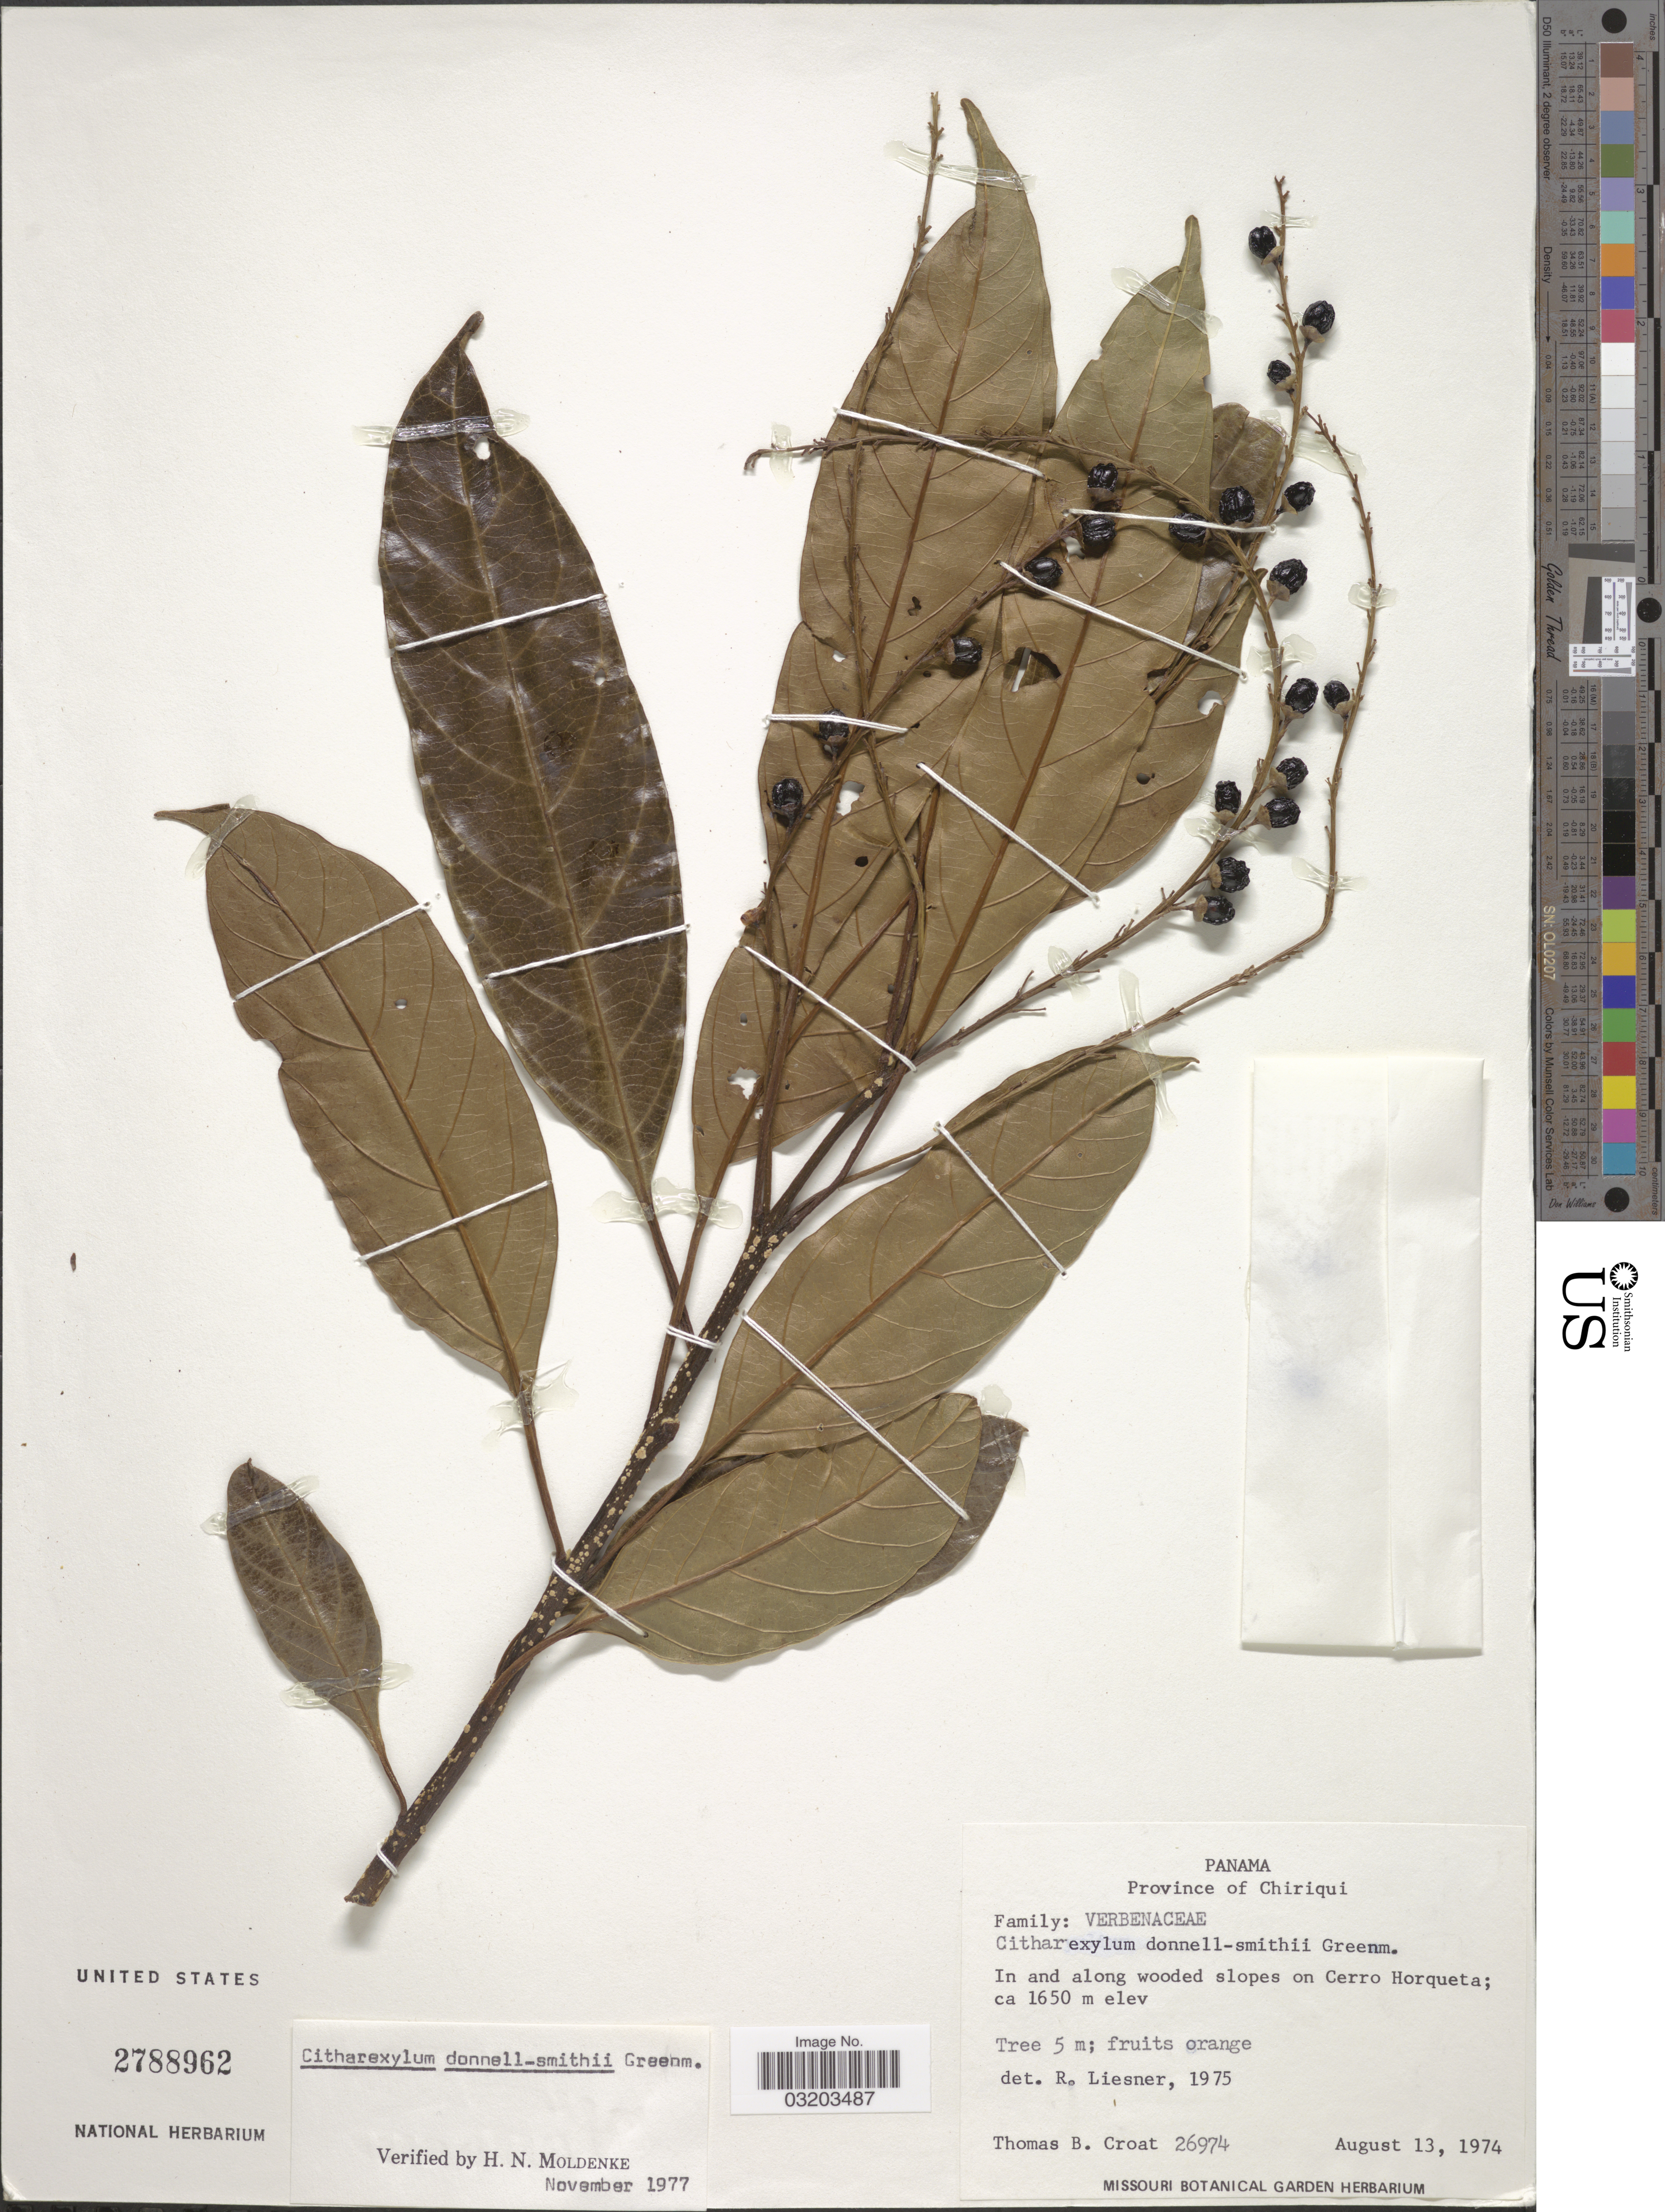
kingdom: Plantae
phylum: Tracheophyta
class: Magnoliopsida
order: Lamiales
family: Verbenaceae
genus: Citharexylum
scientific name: Citharexylum donnell-smithii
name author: Greenm.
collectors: T. B. Croat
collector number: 26974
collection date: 1974-08-13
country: Panama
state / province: Chiriqui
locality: In and along wooded slopes on Cerro Horqueta.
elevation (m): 1650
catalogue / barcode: US 2788962